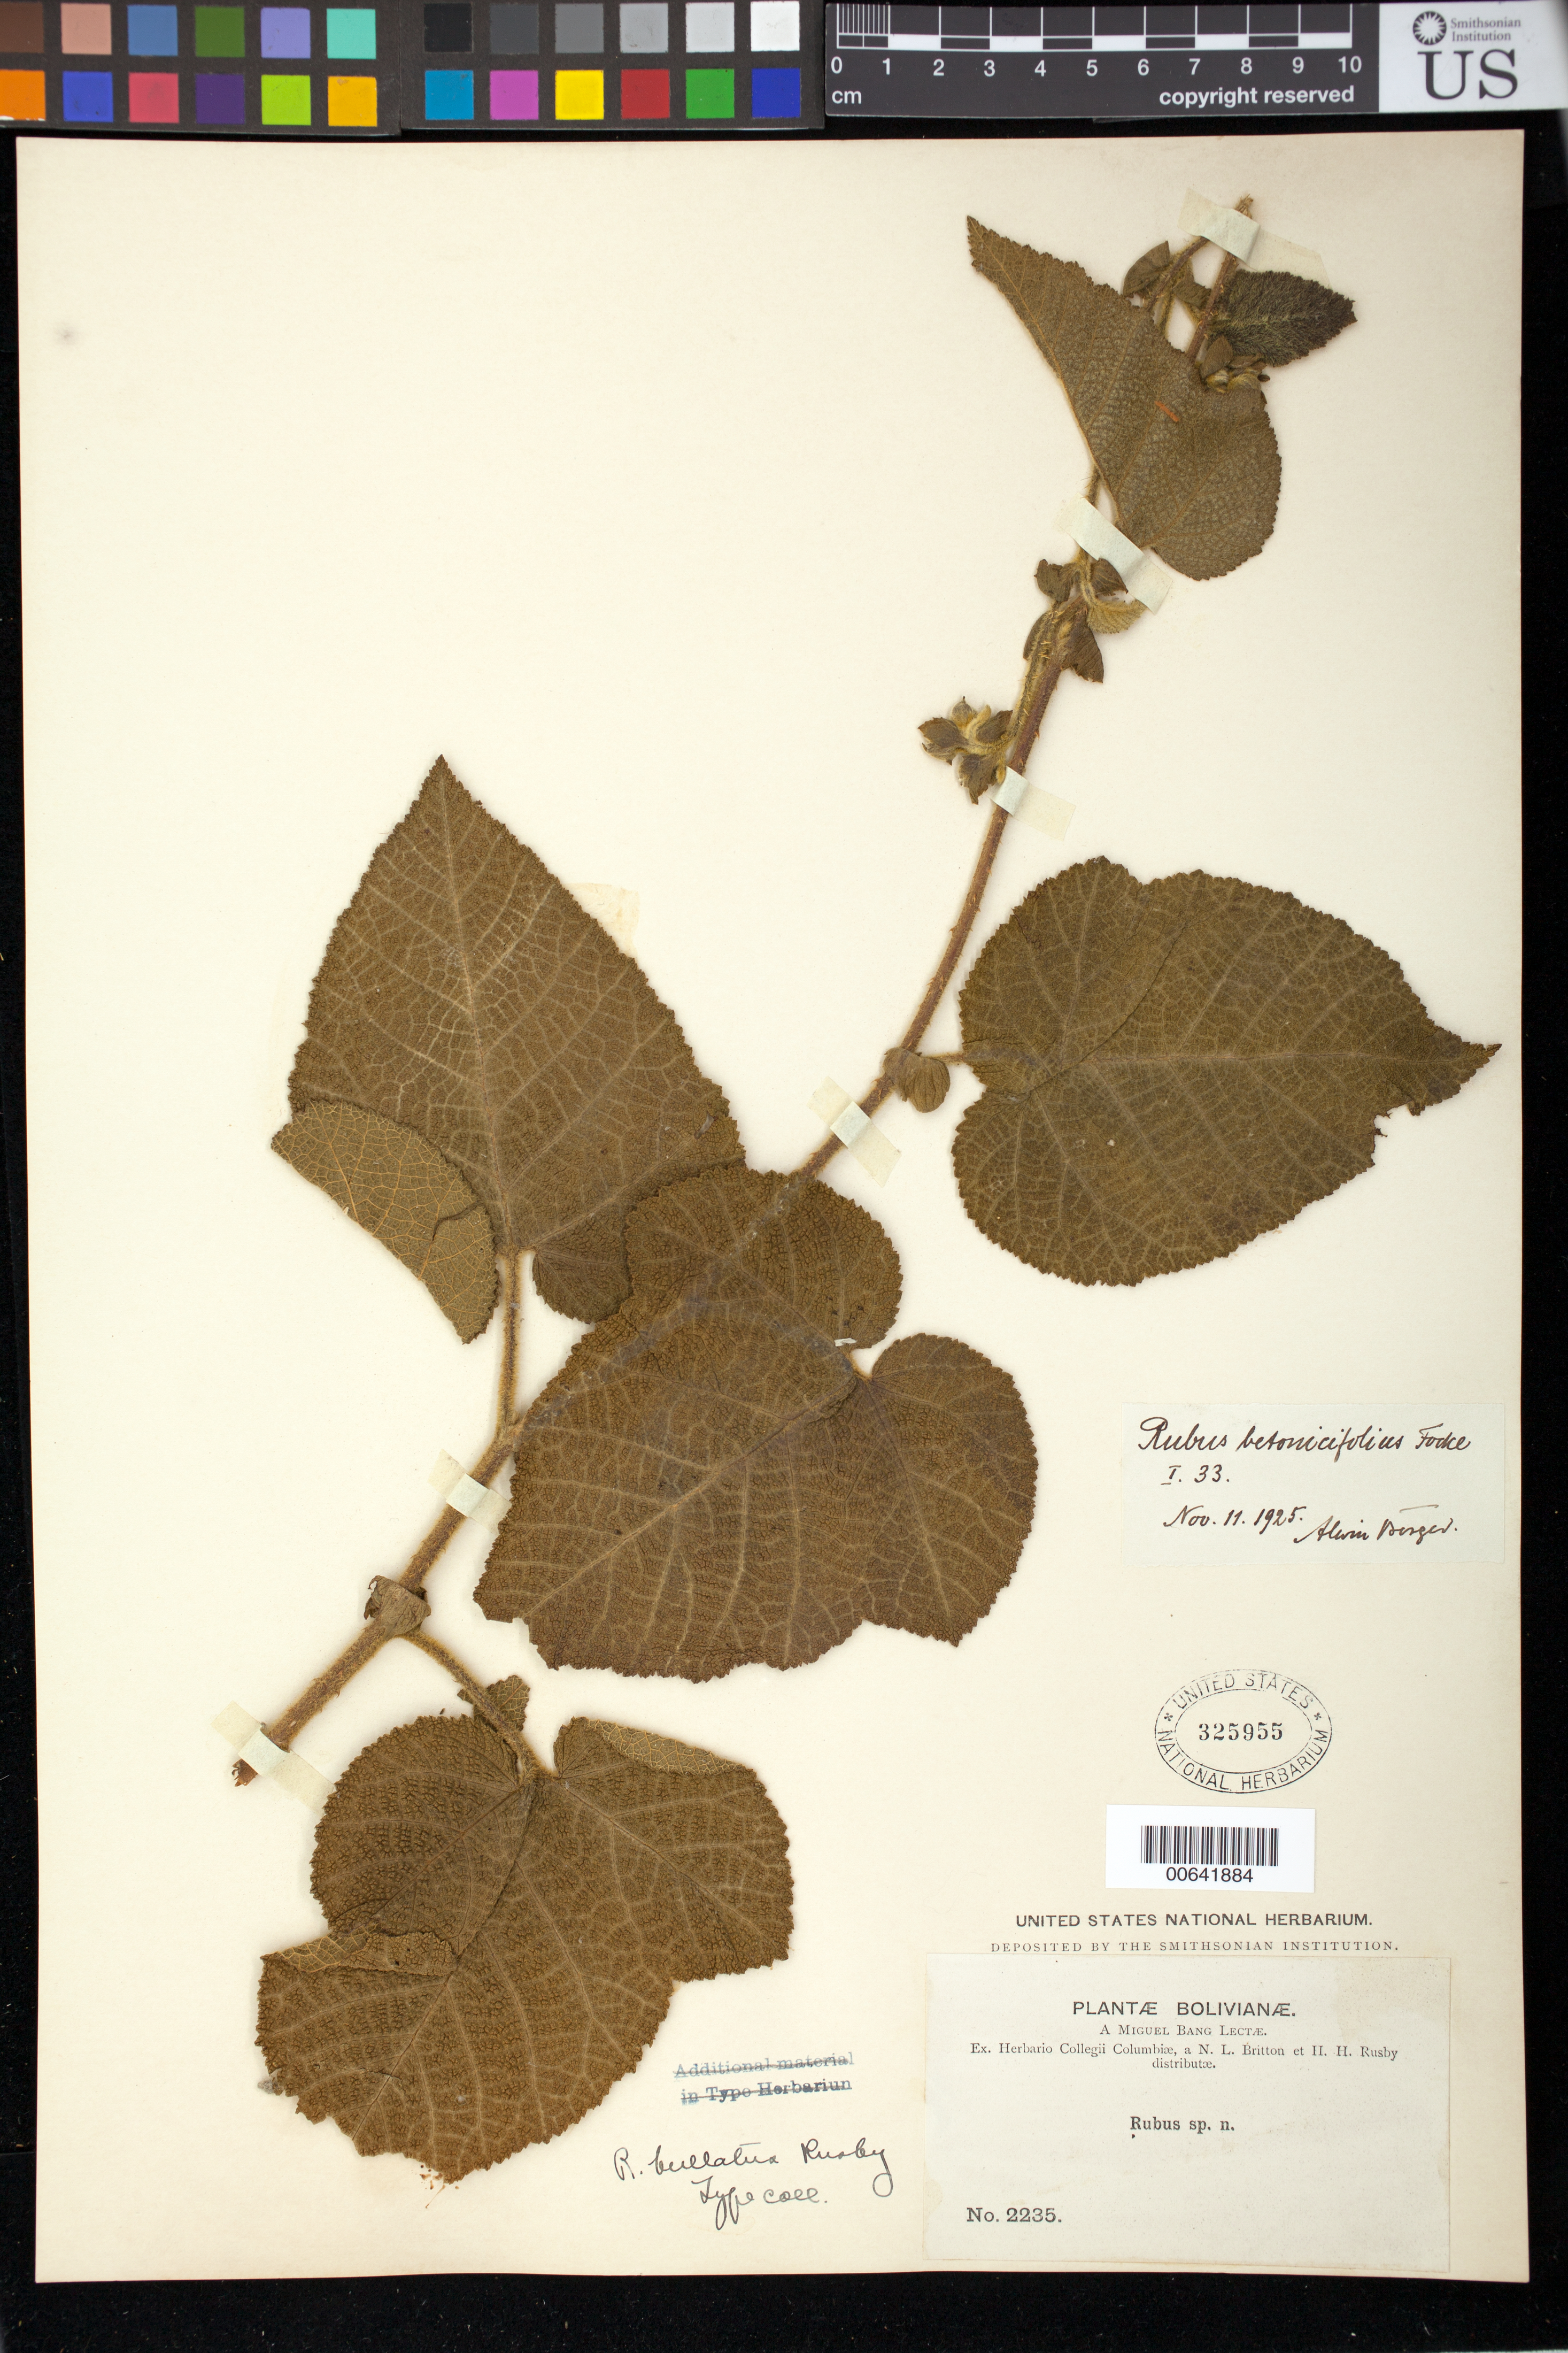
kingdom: Plantae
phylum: Tracheophyta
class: Magnoliopsida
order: Rosales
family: Rosaceae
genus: Rubus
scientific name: Rubus bullatus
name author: Rusby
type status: Isotype; Syntype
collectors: M. Bang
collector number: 2235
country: Bolivia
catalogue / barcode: US 325955